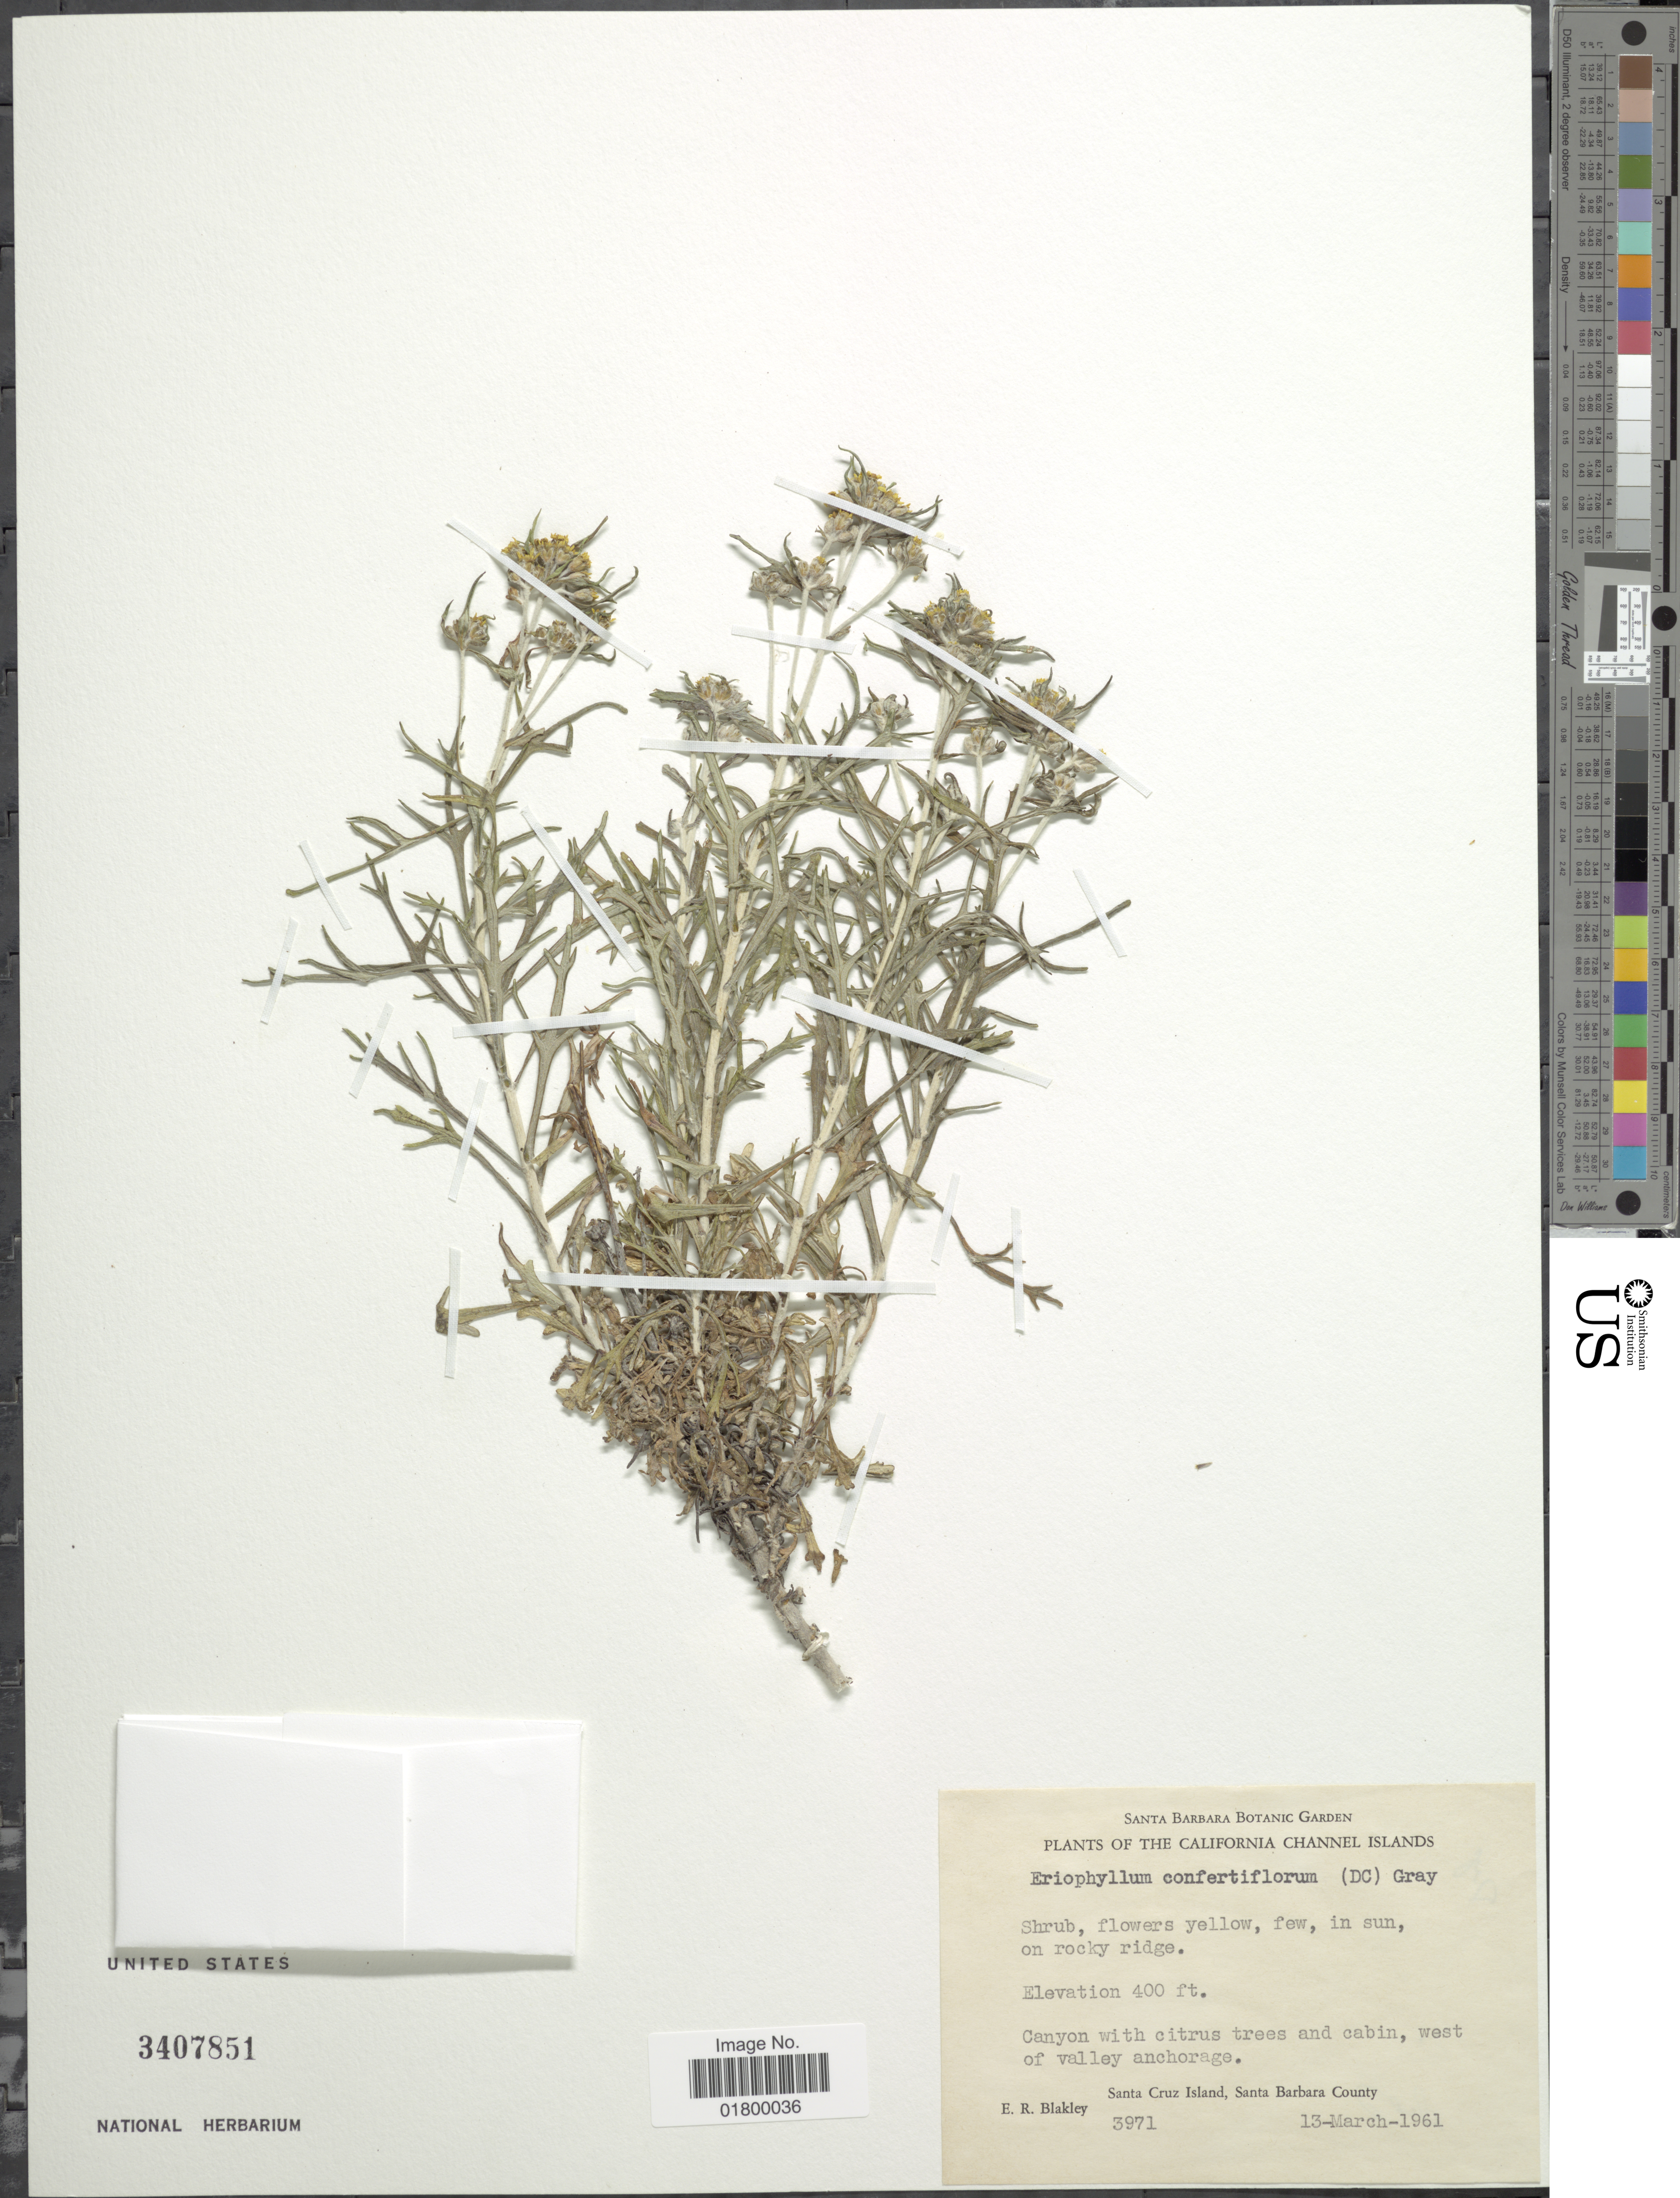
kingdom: Plantae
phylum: Tracheophyta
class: Magnoliopsida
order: Asterales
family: Asteraceae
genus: Eriophyllum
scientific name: Eriophyllum confertiflorum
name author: (DC.) A. Gray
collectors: E. R. Blakley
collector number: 3971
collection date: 1961-03-13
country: United States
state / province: California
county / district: Santa Barbara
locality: The California Channel Islands, west of valley anchorage, Santa Cruz Island, Santa Barbara County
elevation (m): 122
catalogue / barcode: US 3407851